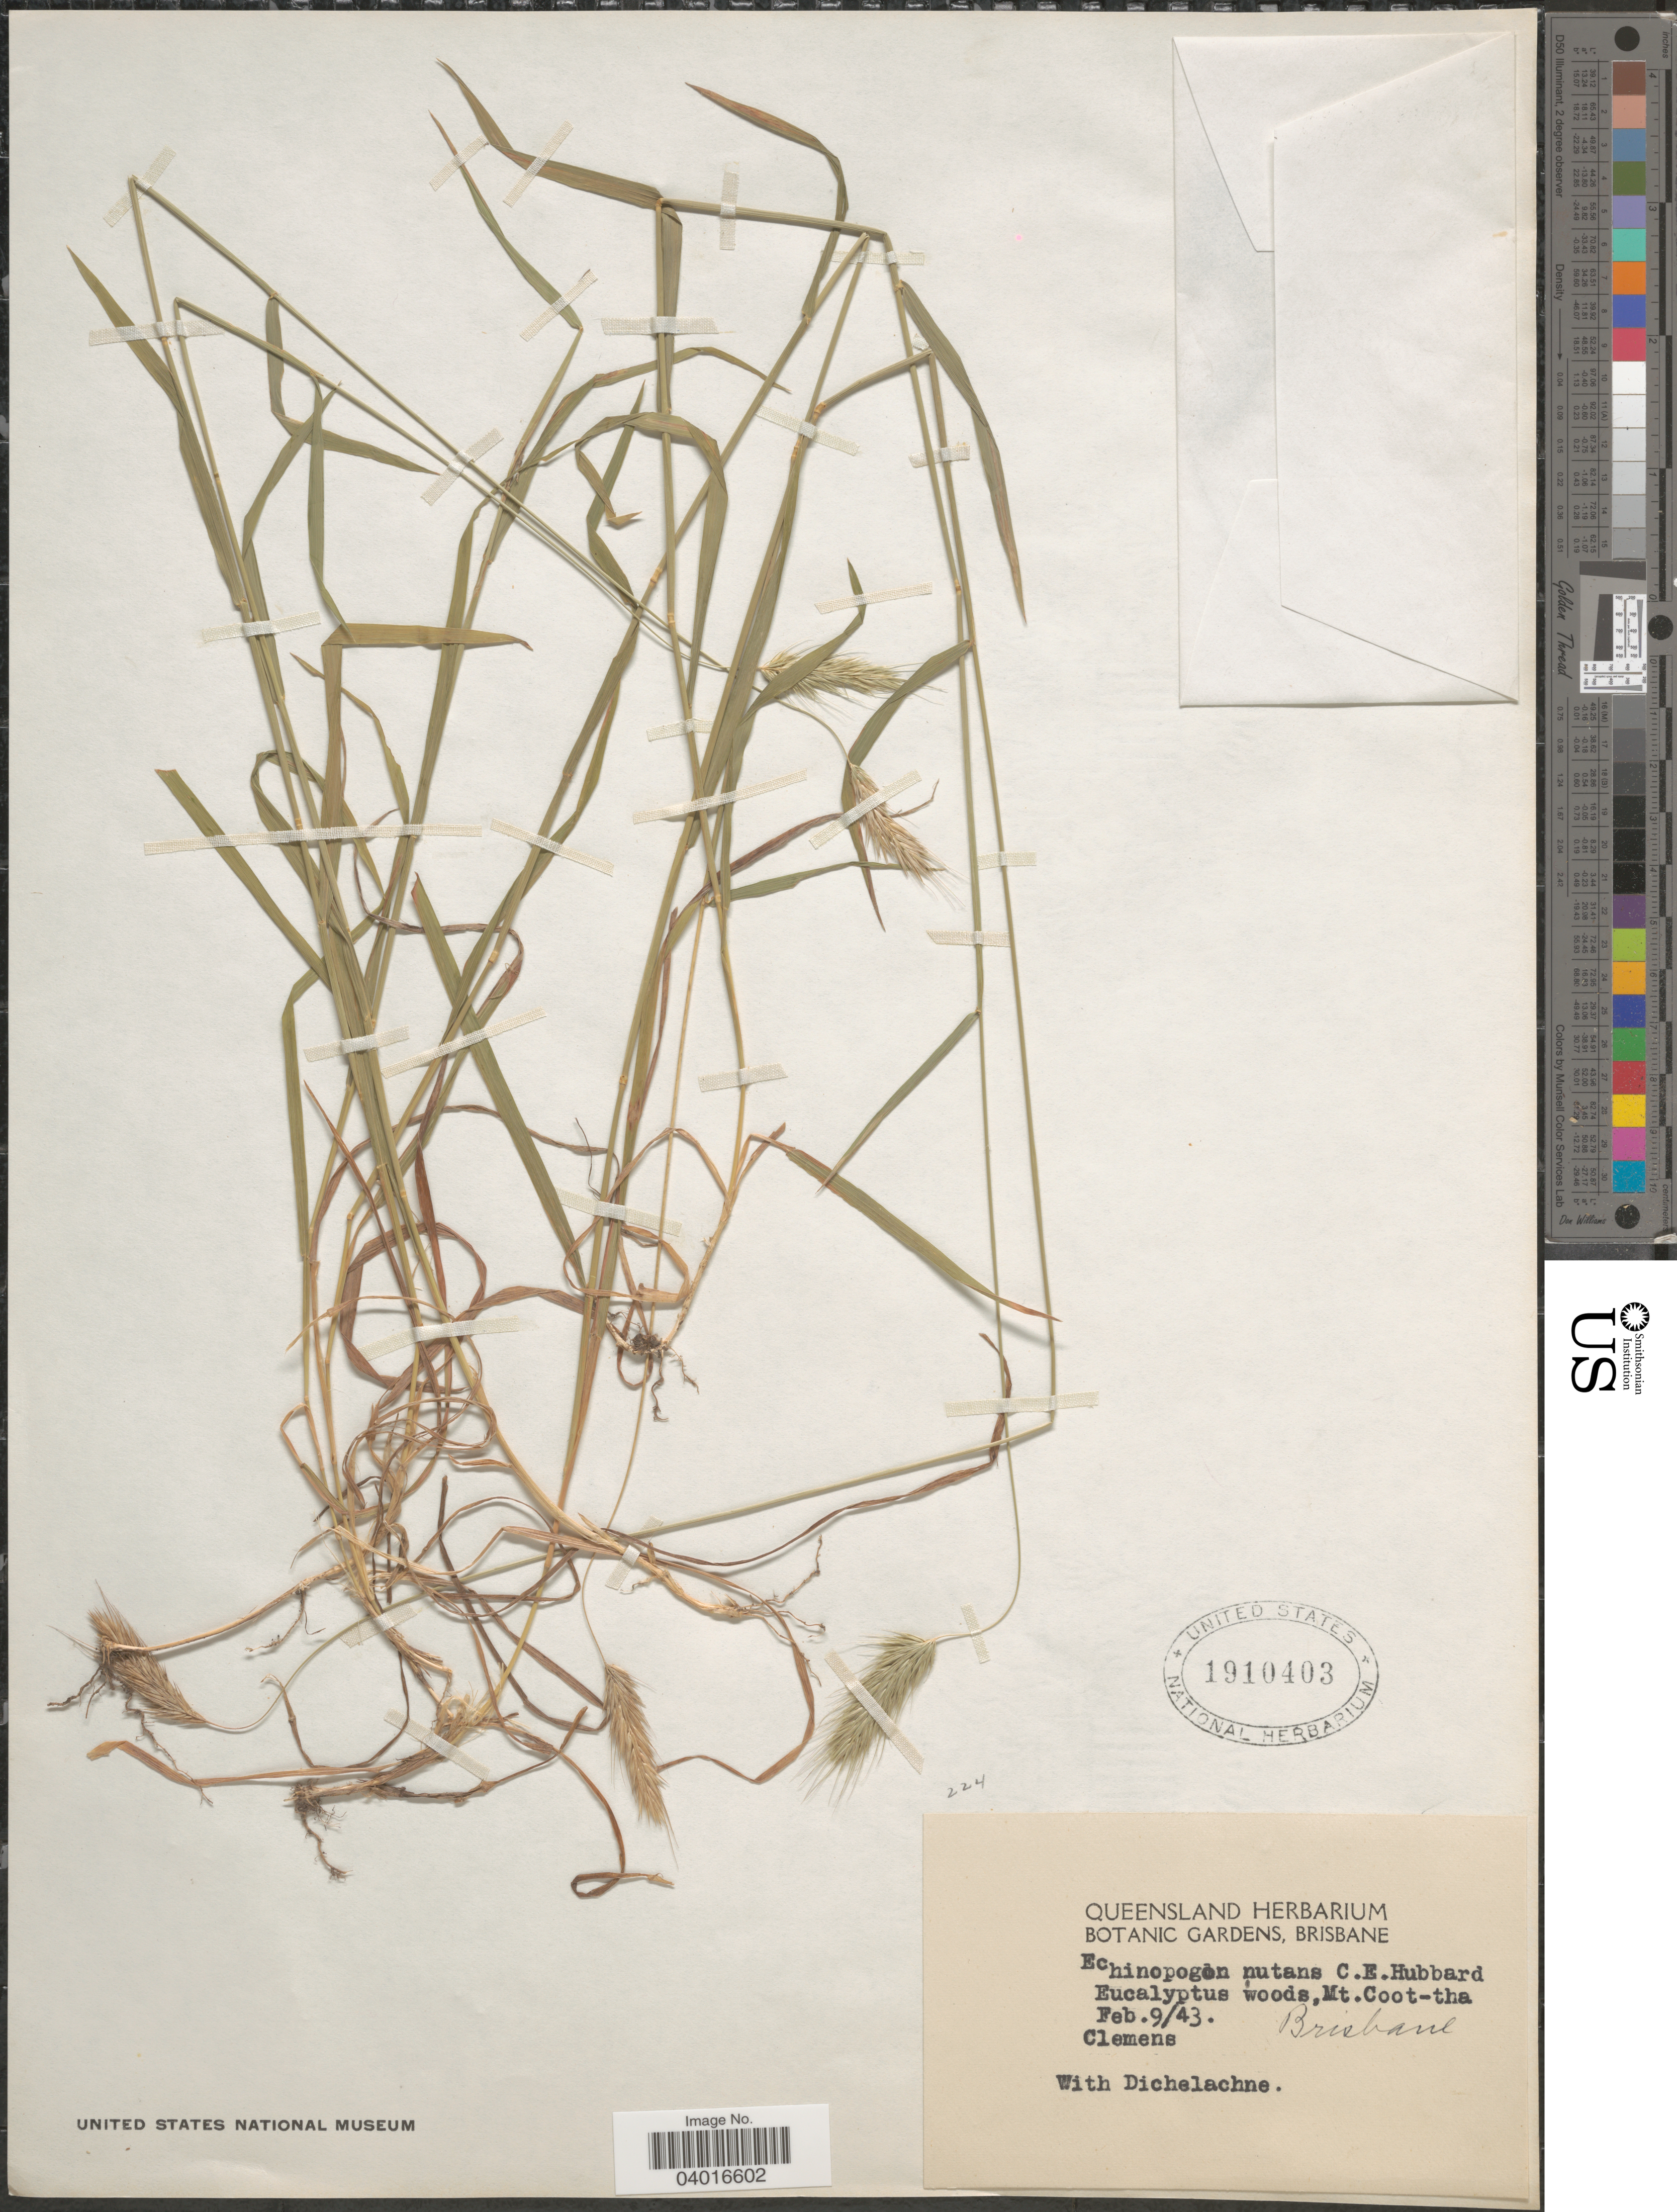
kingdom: Plantae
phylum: Tracheophyta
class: Liliopsida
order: Poales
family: Poaceae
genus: Echinopogon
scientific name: Echinopogon nutans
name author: C.E. Hubb.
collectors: -. Clemens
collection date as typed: Transcribed d/m/y: 9/2/43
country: Australia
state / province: Queensland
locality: Eucalyptus woods, Mt. Coot-tha. Brisbane.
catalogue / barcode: US 1910403